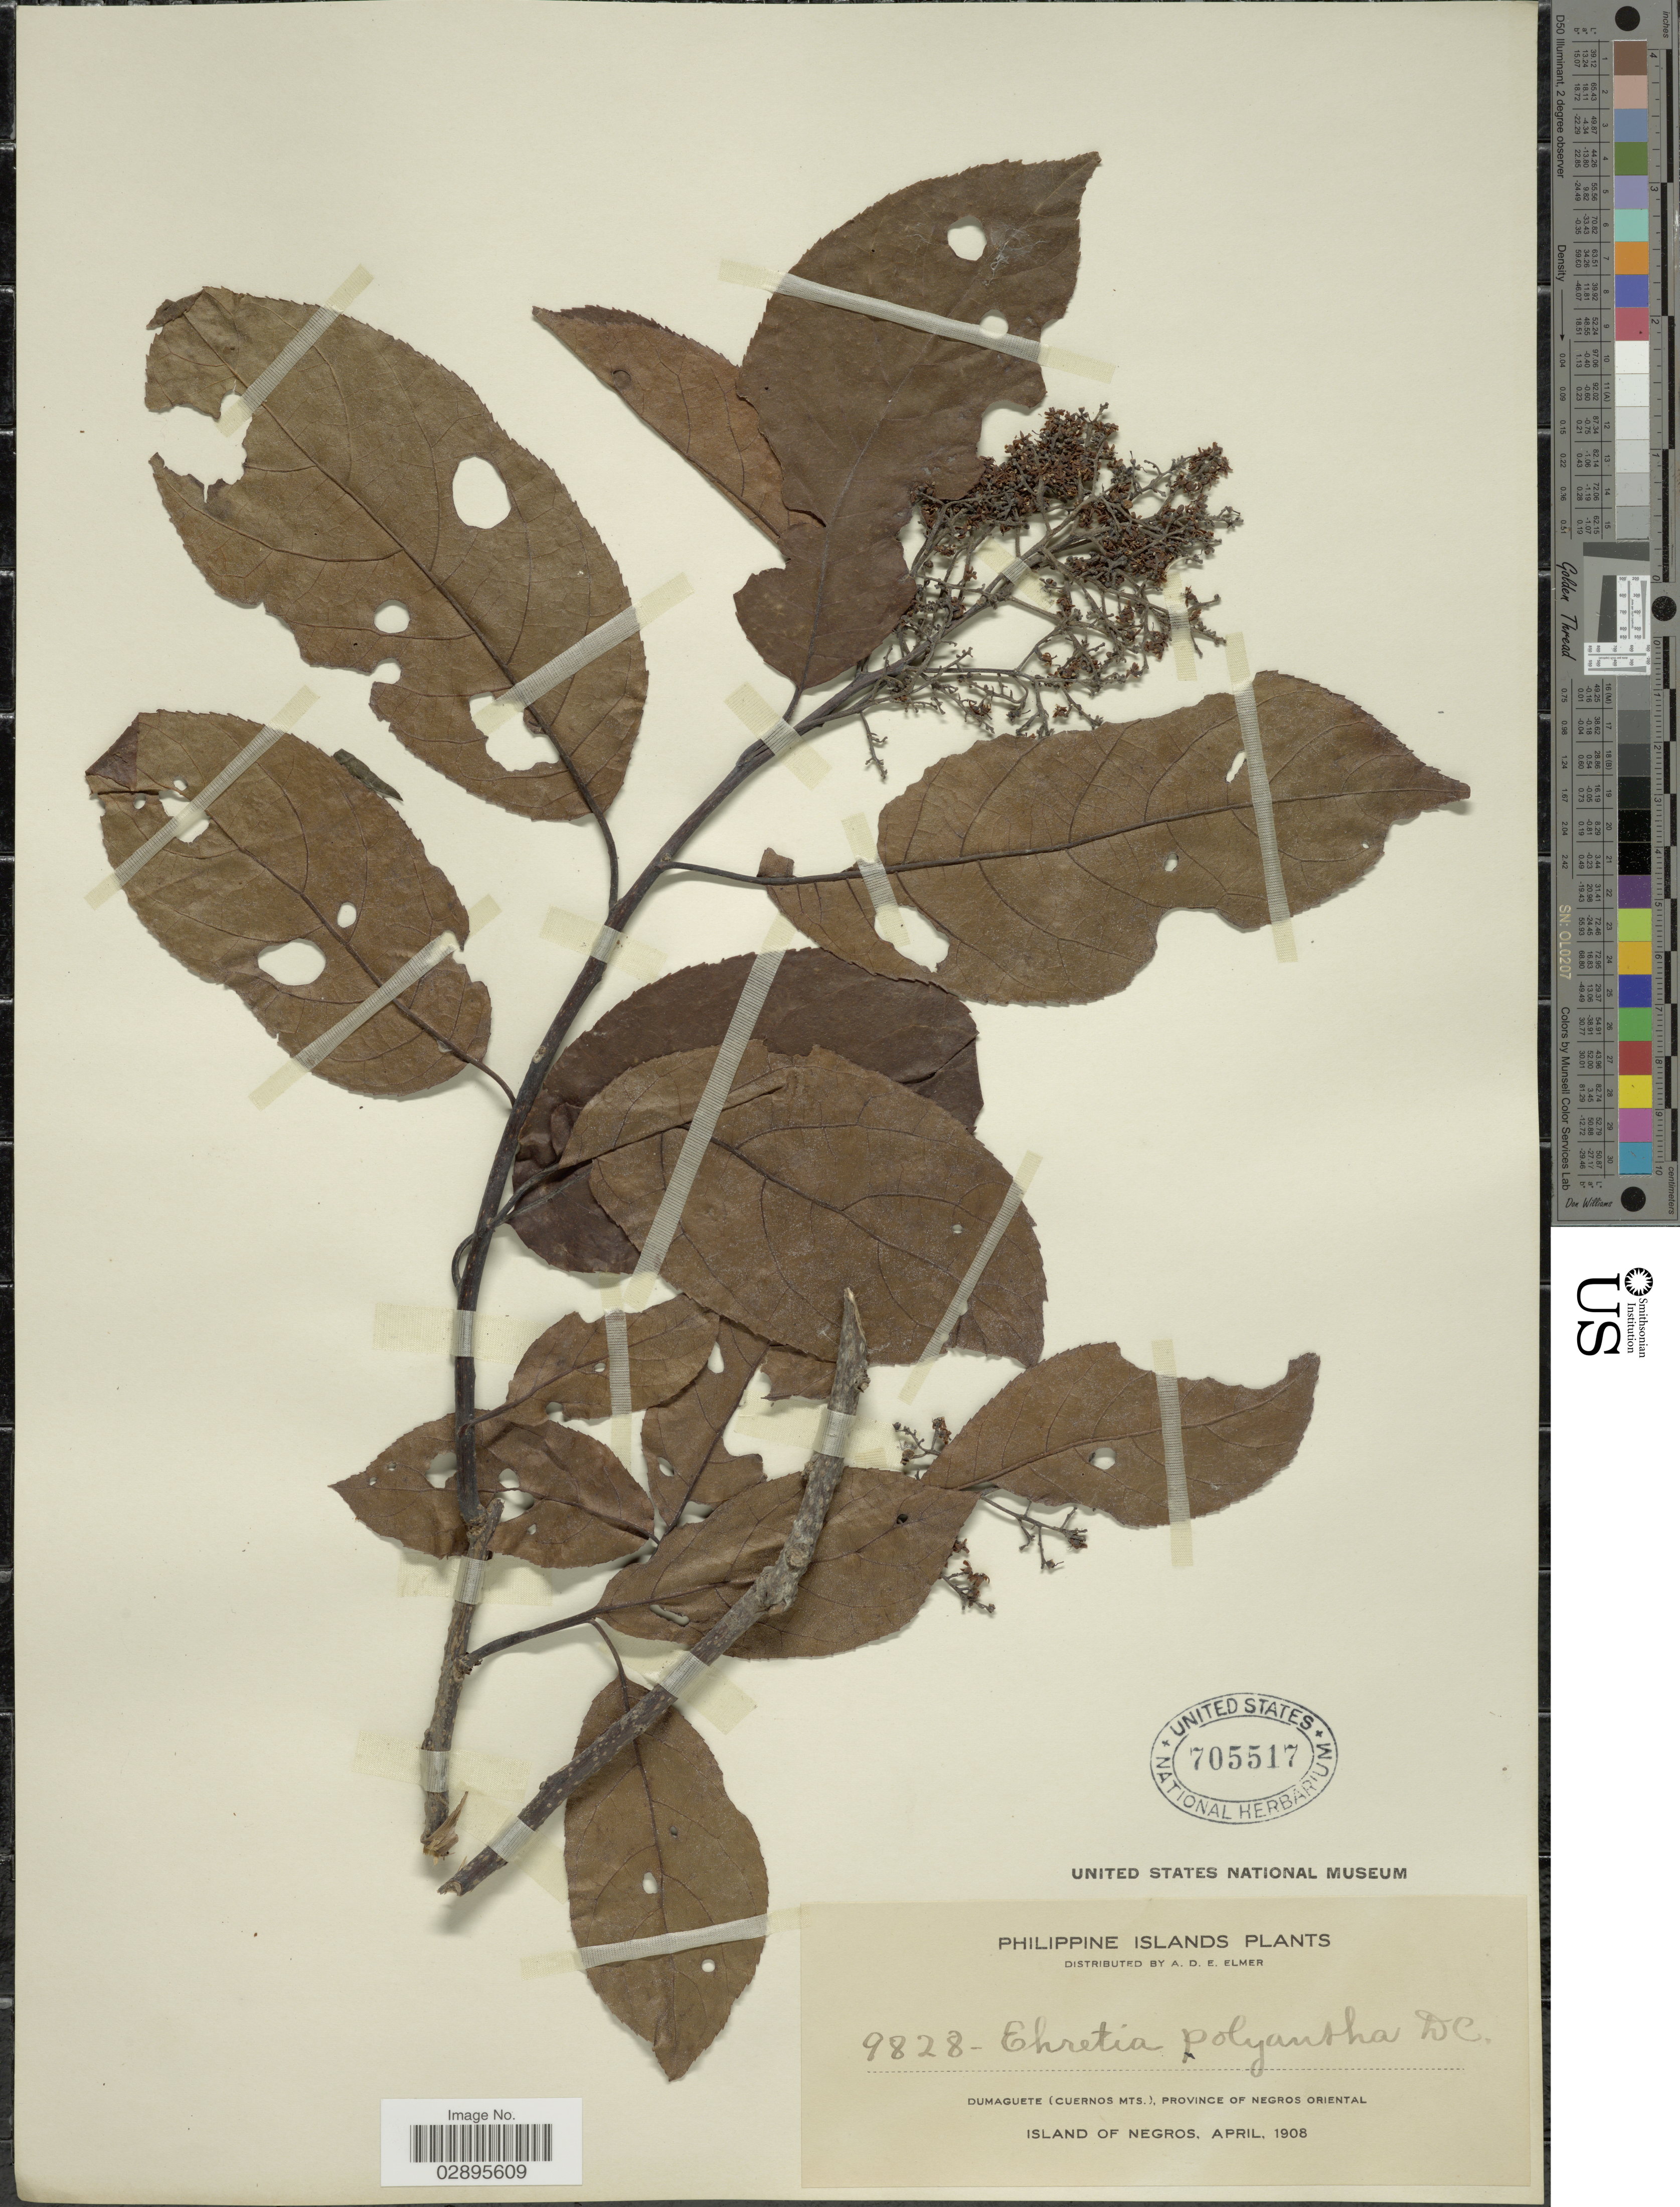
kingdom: Plantae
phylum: Tracheophyta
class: Magnoliopsida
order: Boraginales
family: Ehretiaceae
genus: Ehretia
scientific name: Ehretia polyantha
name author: A. DC.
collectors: A. D. E. Elmer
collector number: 9828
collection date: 1908-04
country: Philippines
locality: Philippine Islands. Dumaguete (Cuernos Mts.), Province of Negros Oriental. Island of Negros.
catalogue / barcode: US 705517